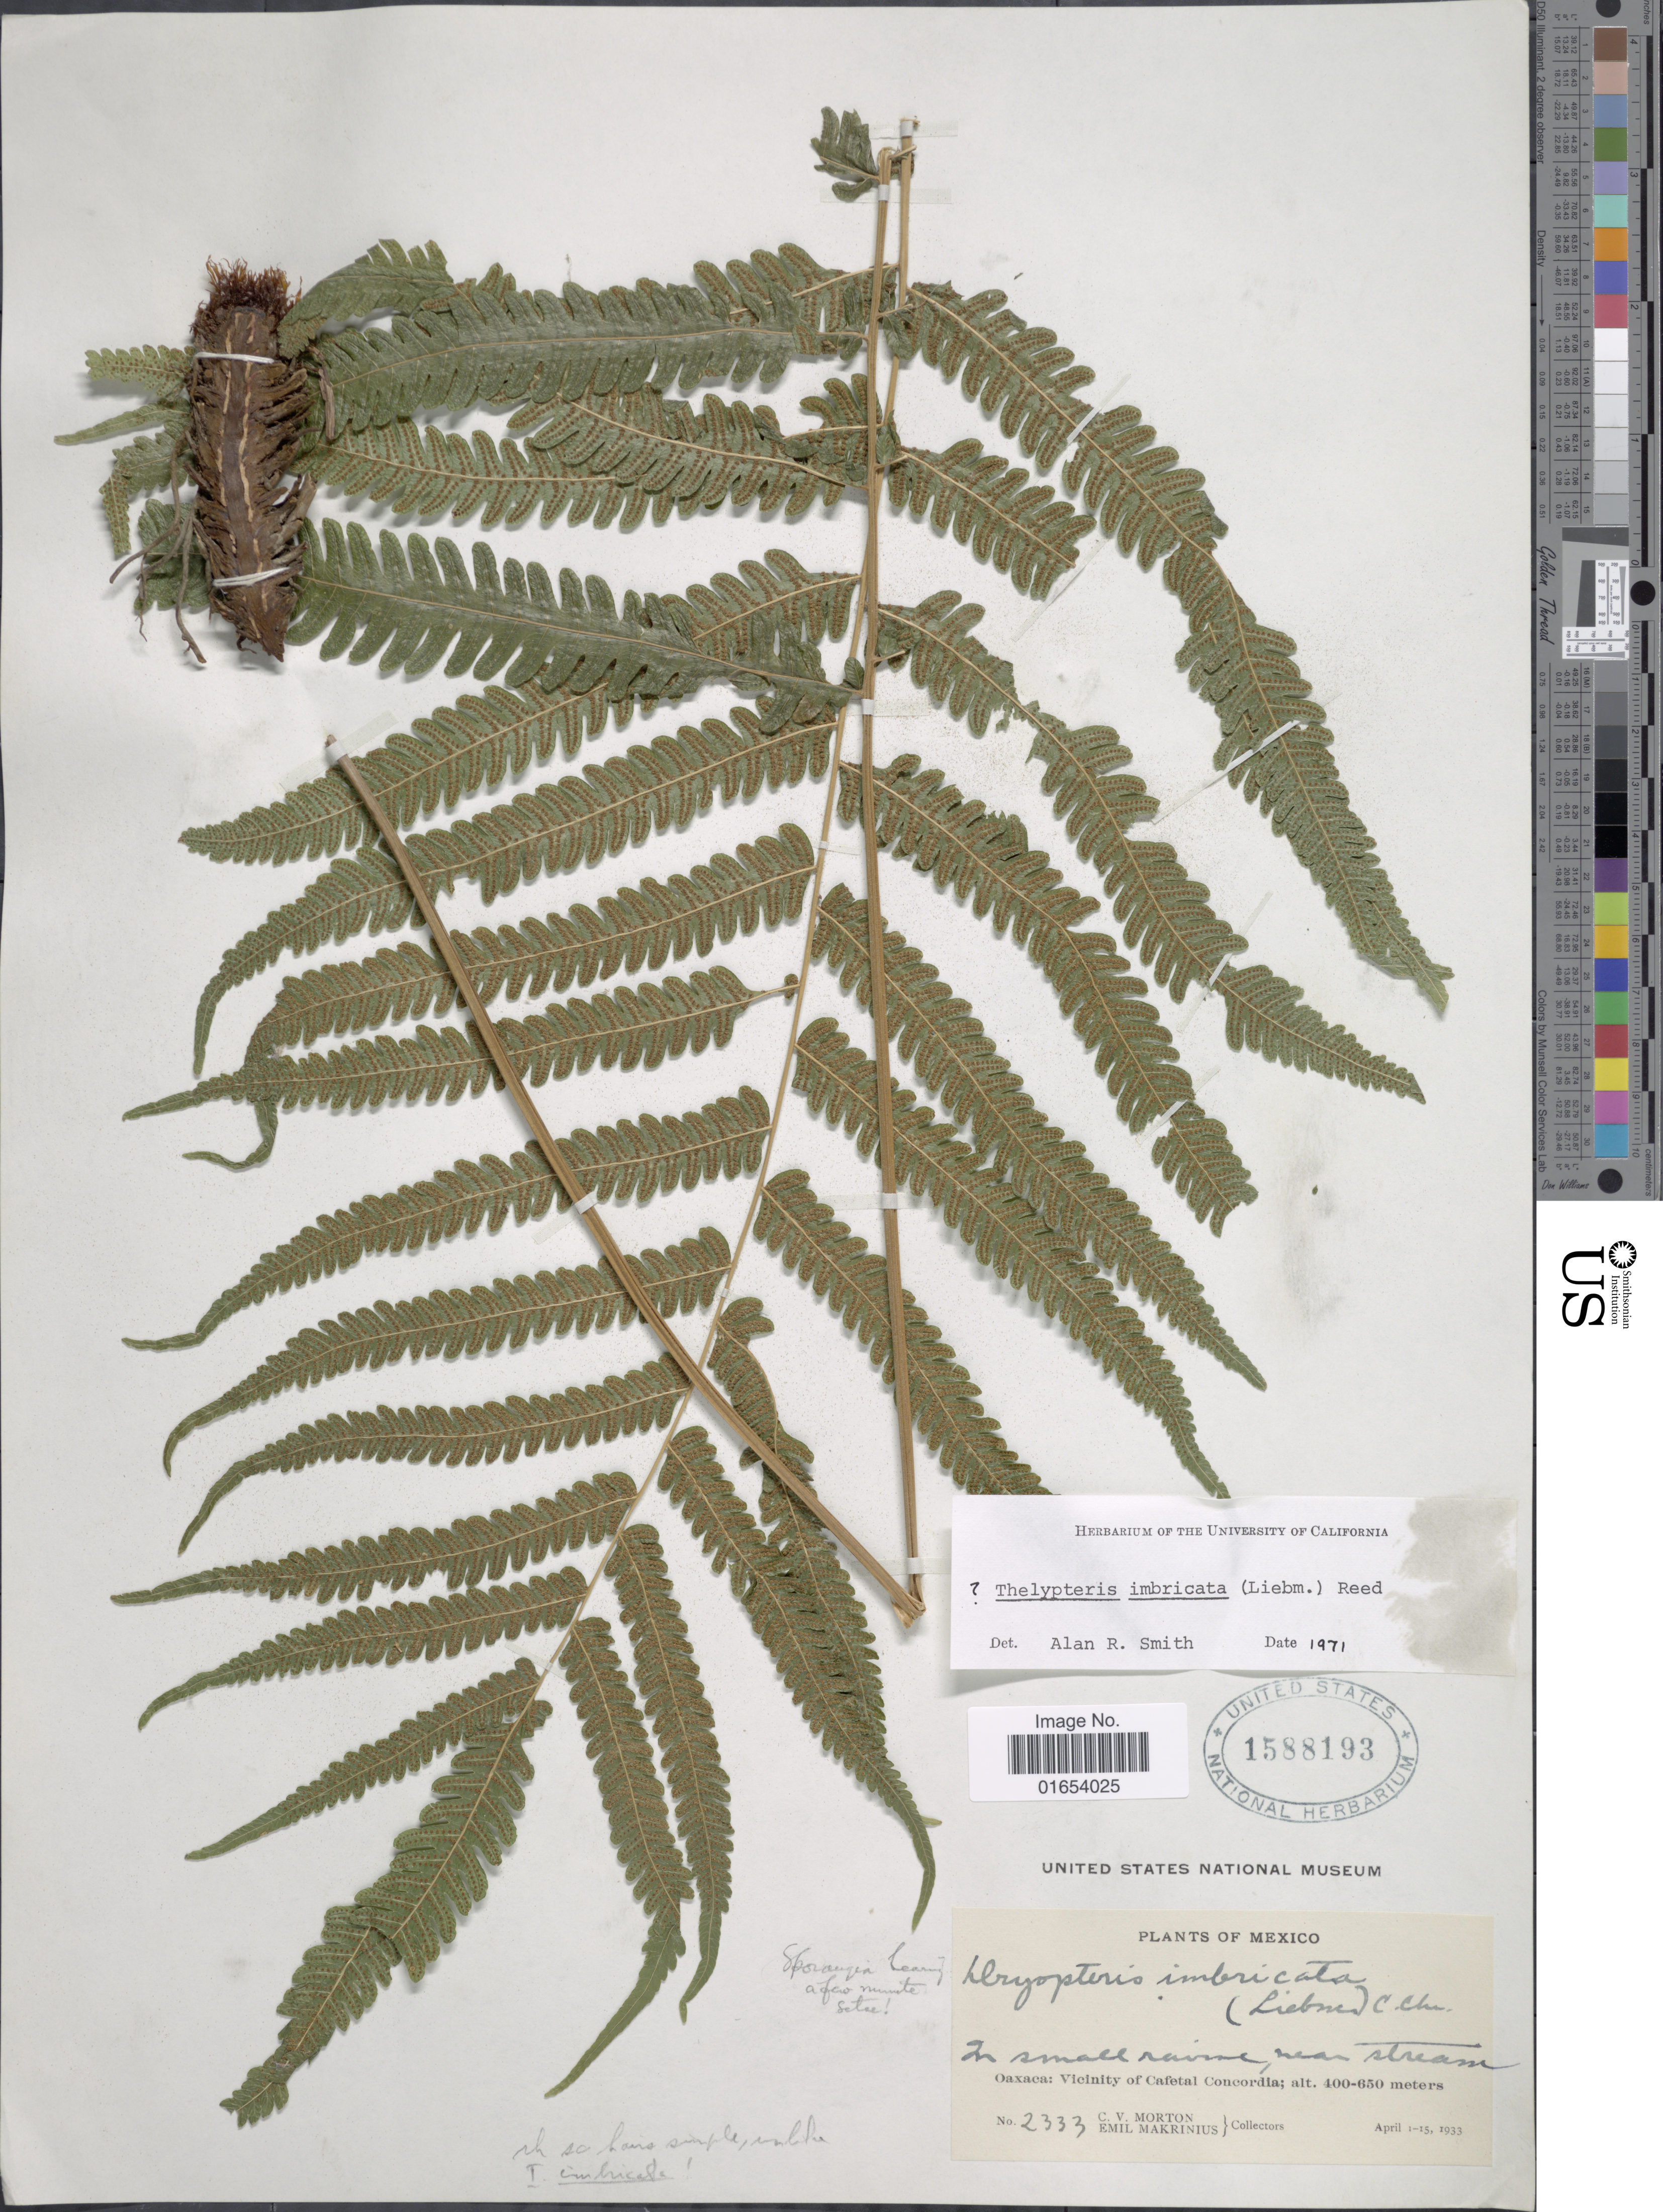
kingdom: Plantae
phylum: Tracheophyta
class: Polypodiopsida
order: Polypodiales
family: Thelypteridaceae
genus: Goniopteris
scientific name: Goniopteris imbricata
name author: (Liebm.) Á. Löve & D. Löve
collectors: C. V. Morton & E. Makrinus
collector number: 2333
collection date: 1933-04-01/1933-04-15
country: Mexico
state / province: Oaxaca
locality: Oaxaca: vicinity of Cafetal Concordia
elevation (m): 400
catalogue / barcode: US 1588193